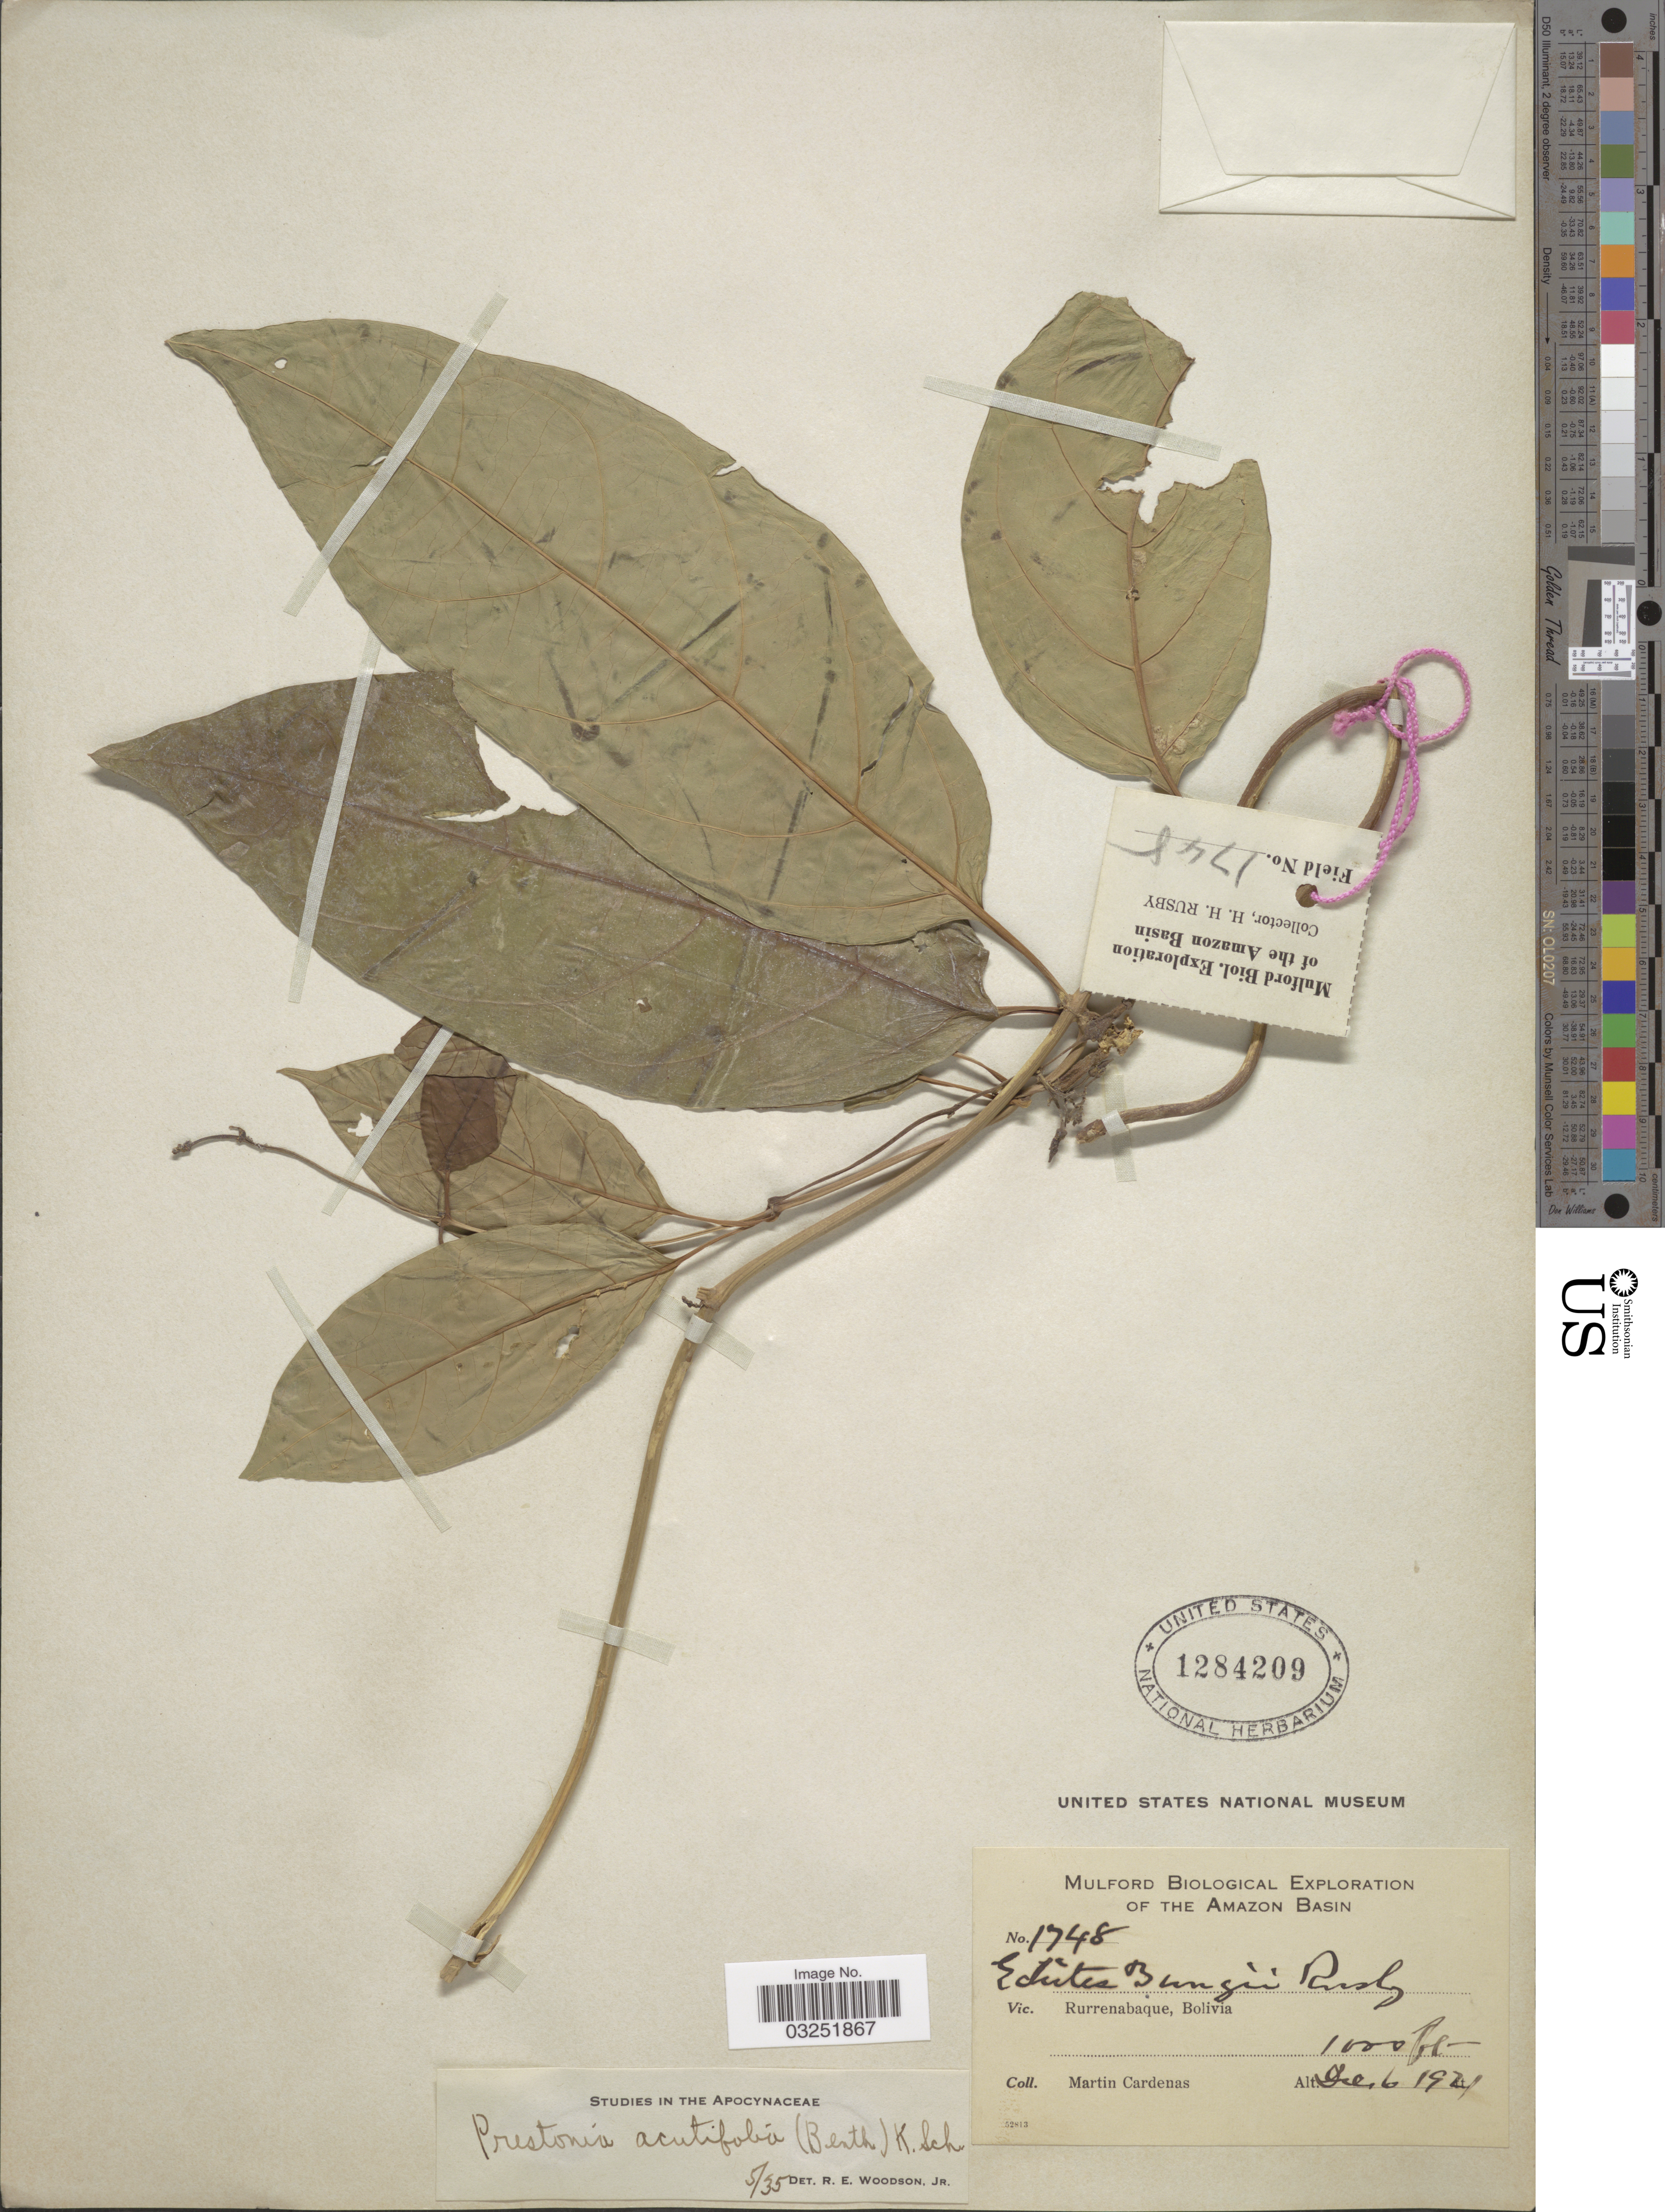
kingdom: Plantae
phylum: Tracheophyta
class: Magnoliopsida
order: Gentianales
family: Apocynaceae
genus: Prestonia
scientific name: Prestonia acutifolia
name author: (Benth. & Müll. Arg.) K. Schum.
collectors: M. Cárdenas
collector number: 1748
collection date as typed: Dec. 6, 1921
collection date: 1921-12-06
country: Bolivia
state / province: Beni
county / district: José Ballivián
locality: Rurrenabaque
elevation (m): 305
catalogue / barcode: US 1284209